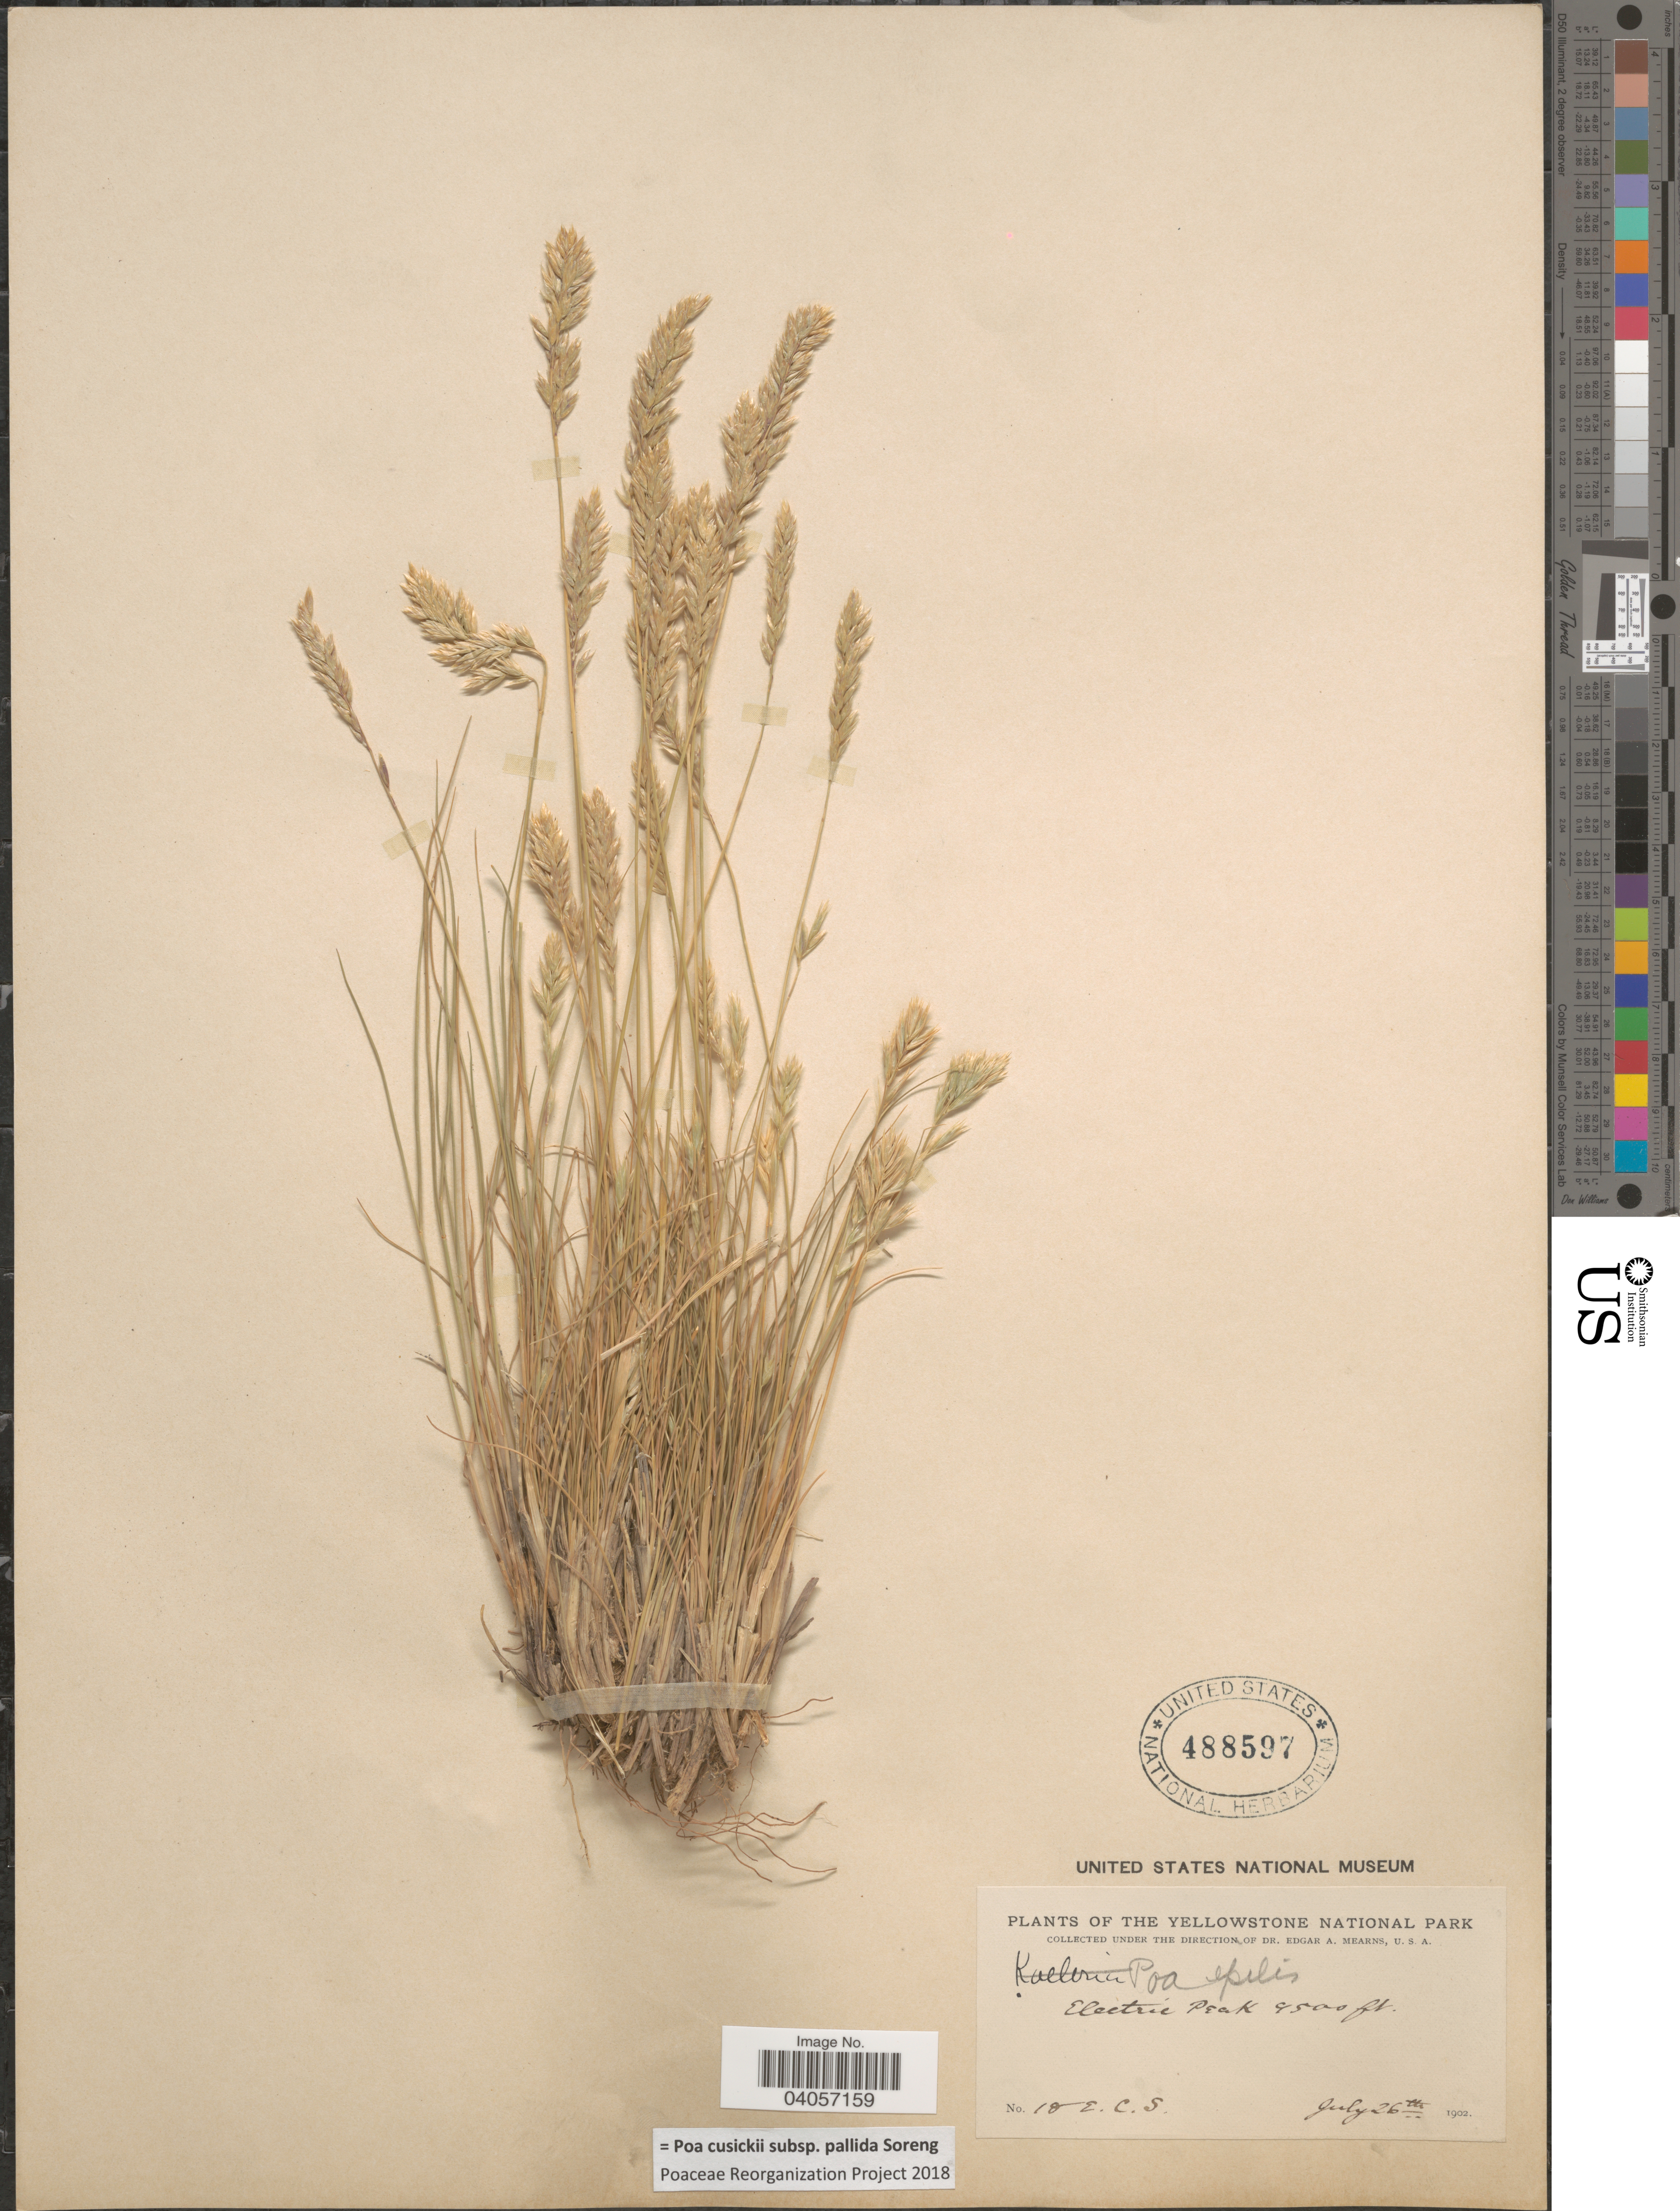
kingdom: Plantae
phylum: Tracheophyta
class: Liliopsida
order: Poales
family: Poaceae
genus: Poa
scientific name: Poa cusickii subsp. pallida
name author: Soreng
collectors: E. C. Smith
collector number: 10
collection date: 1902-07-26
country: United States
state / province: Montana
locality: Yellowstone National Park. Electric Peak.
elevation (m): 2896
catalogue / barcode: US 488597